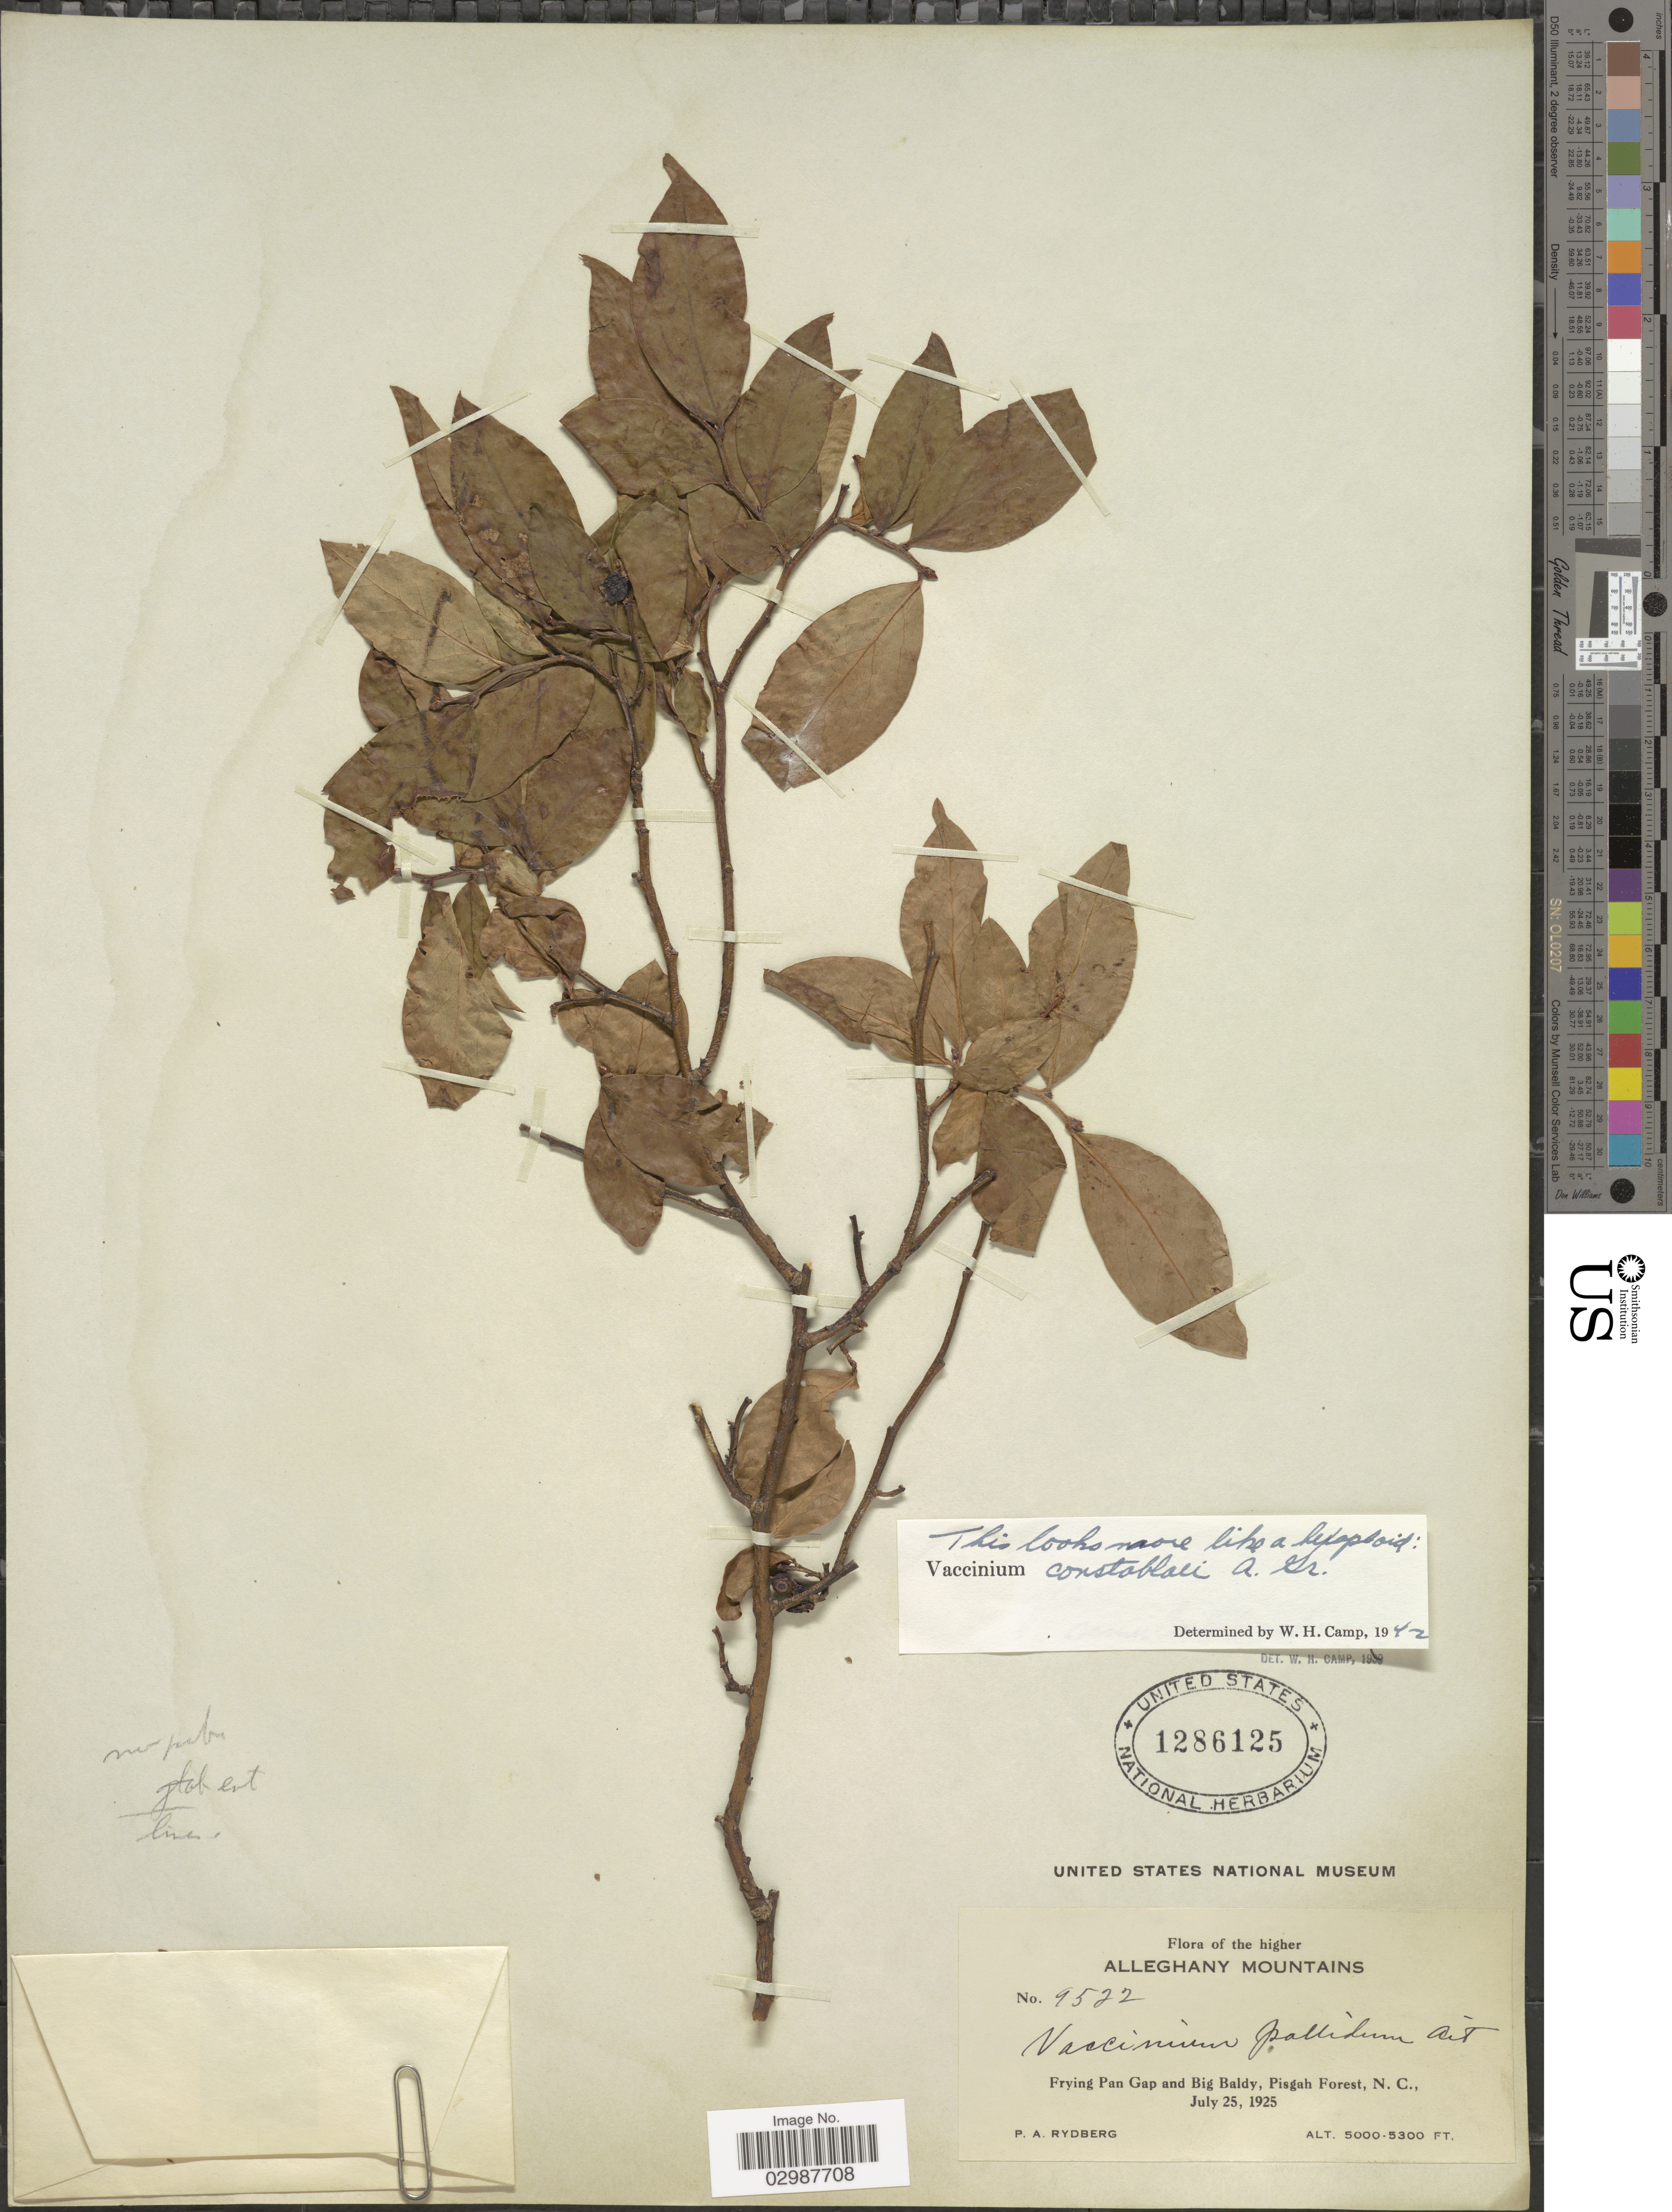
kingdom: Plantae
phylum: Tracheophyta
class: Magnoliopsida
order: Ericales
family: Ericaceae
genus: Vaccinium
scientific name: Vaccinium constablaei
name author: A. Gray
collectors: P. A. Rydberg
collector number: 9522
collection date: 1925-07-25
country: United States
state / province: North Carolina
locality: Higher Alleghany Mountains.Frying Pan Gap and Big Blady, Pisgah Forest.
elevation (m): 1524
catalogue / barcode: US 1286125